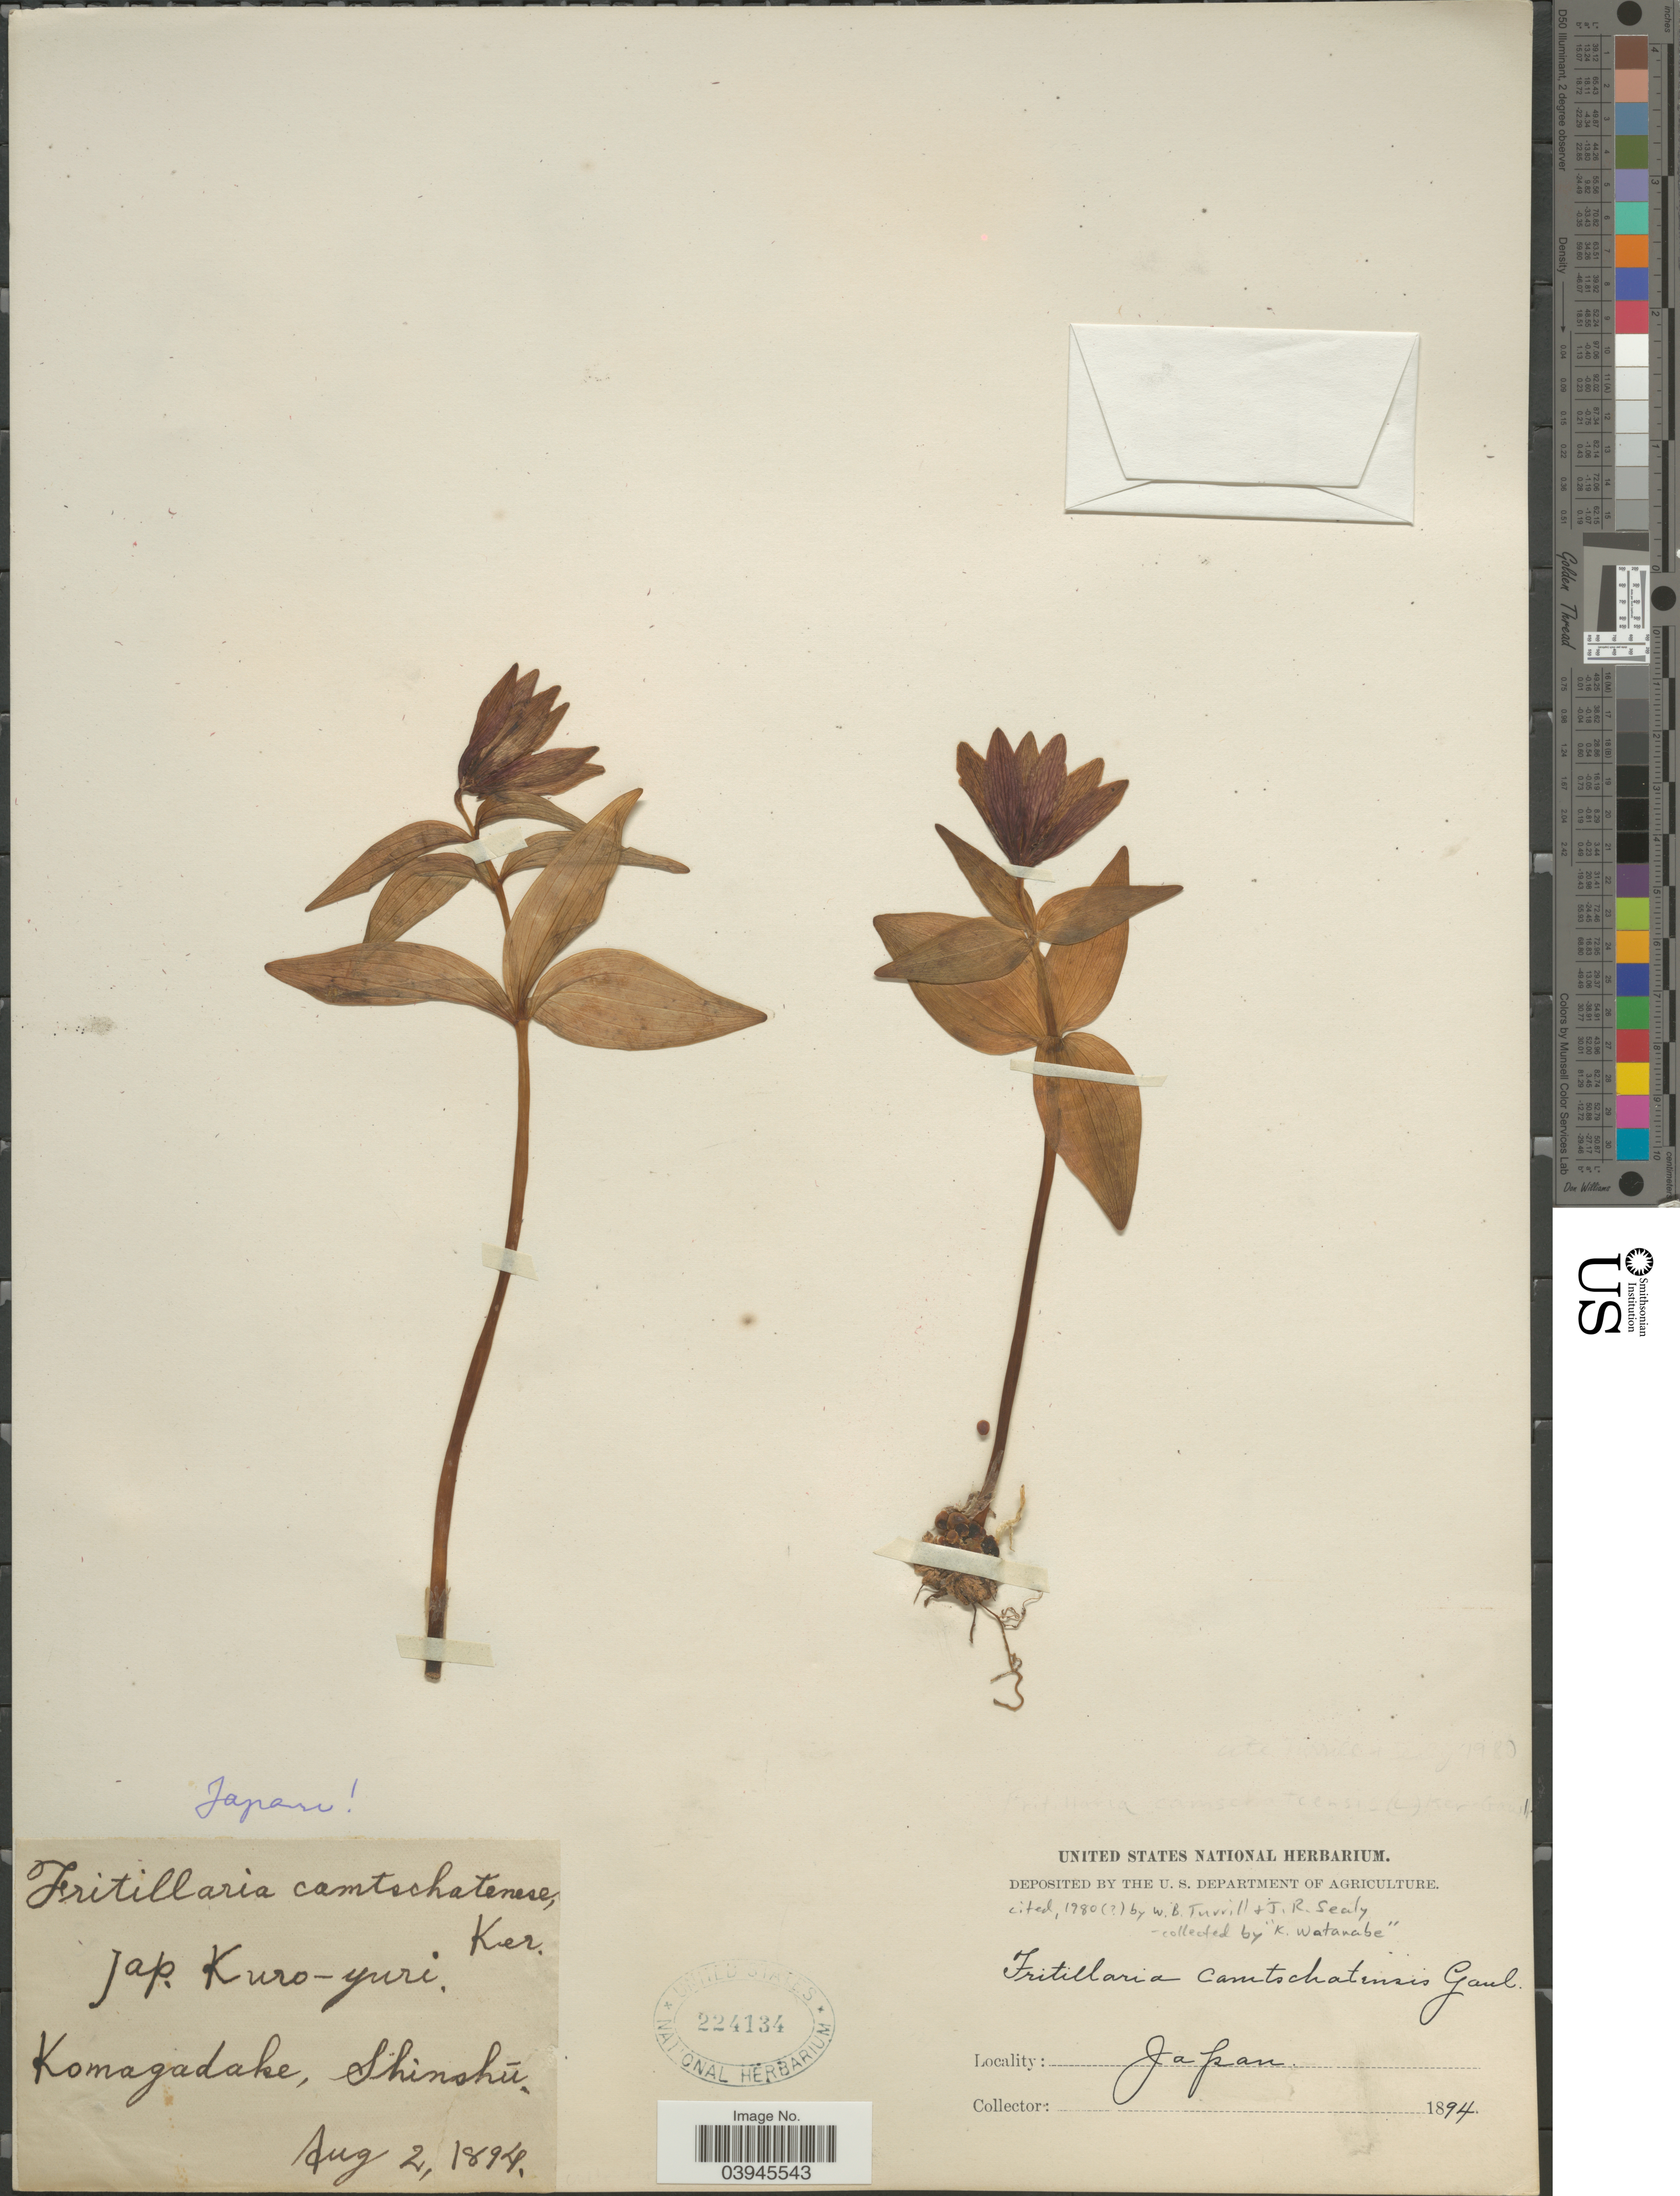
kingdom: Plantae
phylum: Tracheophyta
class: Liliopsida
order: Liliales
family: Liliaceae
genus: Fritillaria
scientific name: Fritillaria camschatcensis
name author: (L.) Ker Gawl.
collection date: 1894-08-02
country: Japan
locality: Komagadake, Shinshu.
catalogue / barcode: US 224134